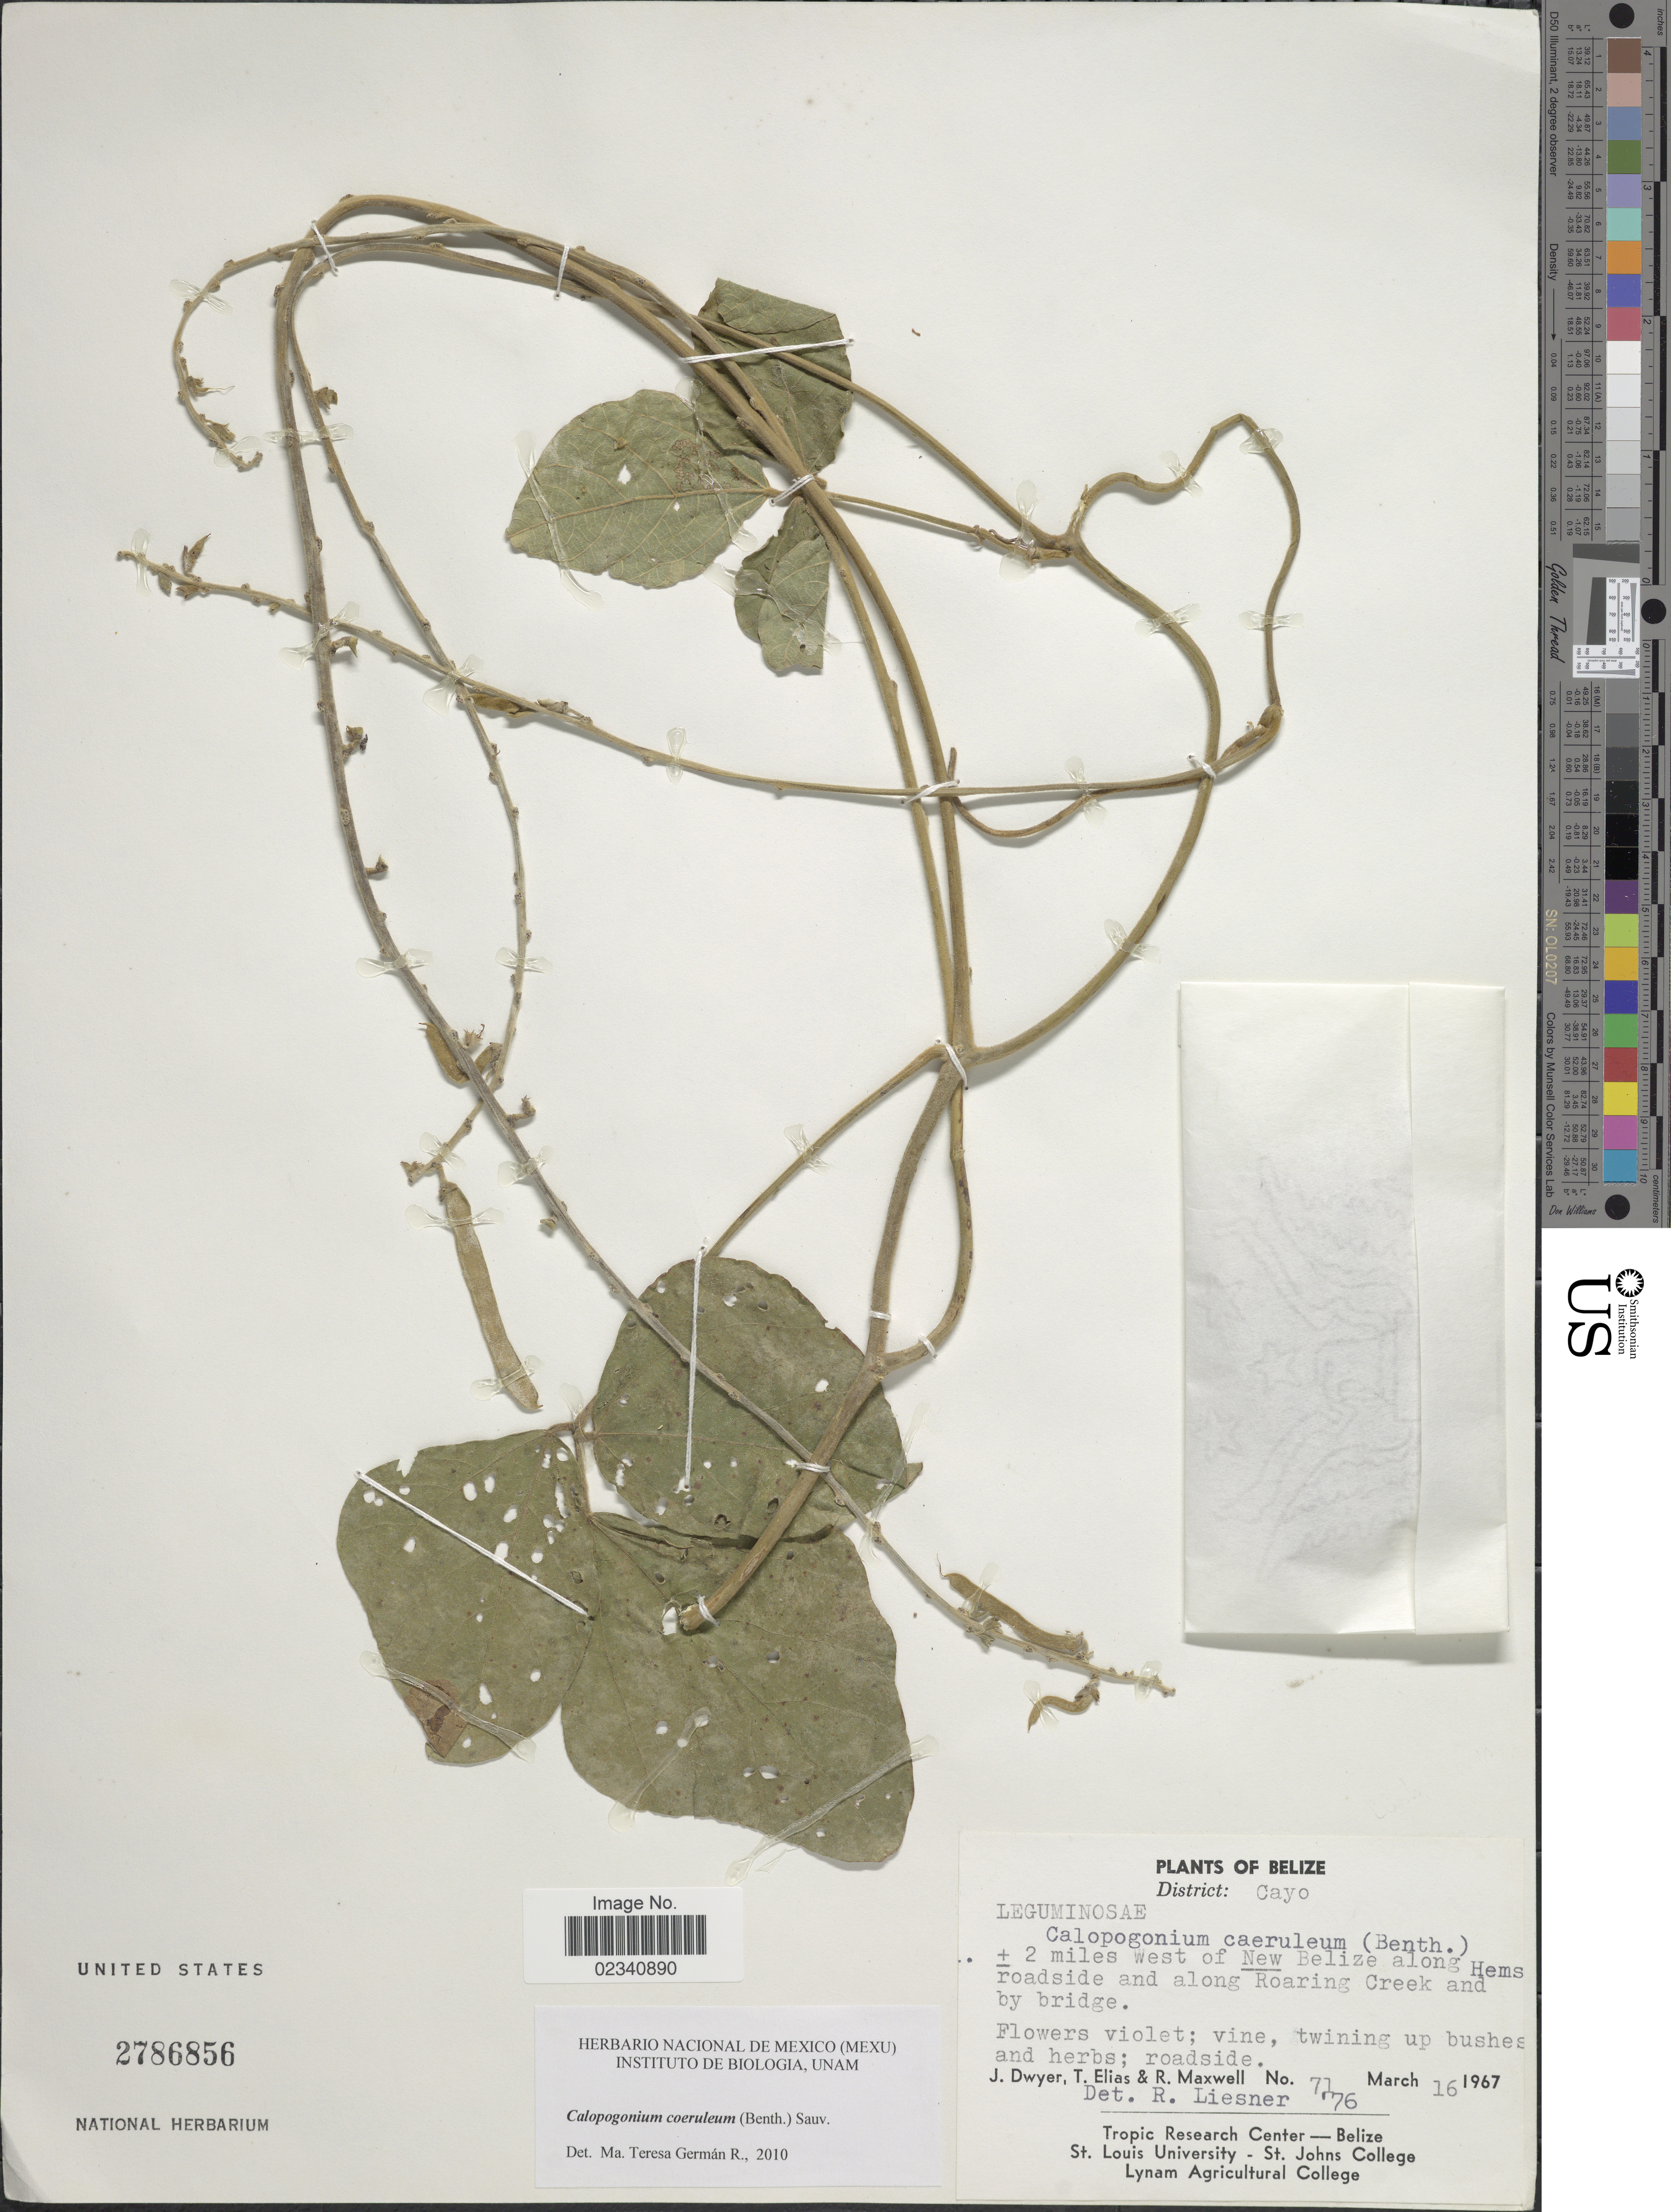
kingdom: Plantae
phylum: Tracheophyta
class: Magnoliopsida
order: Fabales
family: Fabaceae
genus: Calopogonium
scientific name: Calopogonium caeruleum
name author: (Benth.) C. Wright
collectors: J. Dwyer, T. Elias & R. Maxwell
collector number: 71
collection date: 1967-03-16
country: Belize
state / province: Cayo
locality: Belize. District Cayo. ± 2 miles west of New Belize along roadside and along Roaring Creek and by bridge.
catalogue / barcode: US 2786856